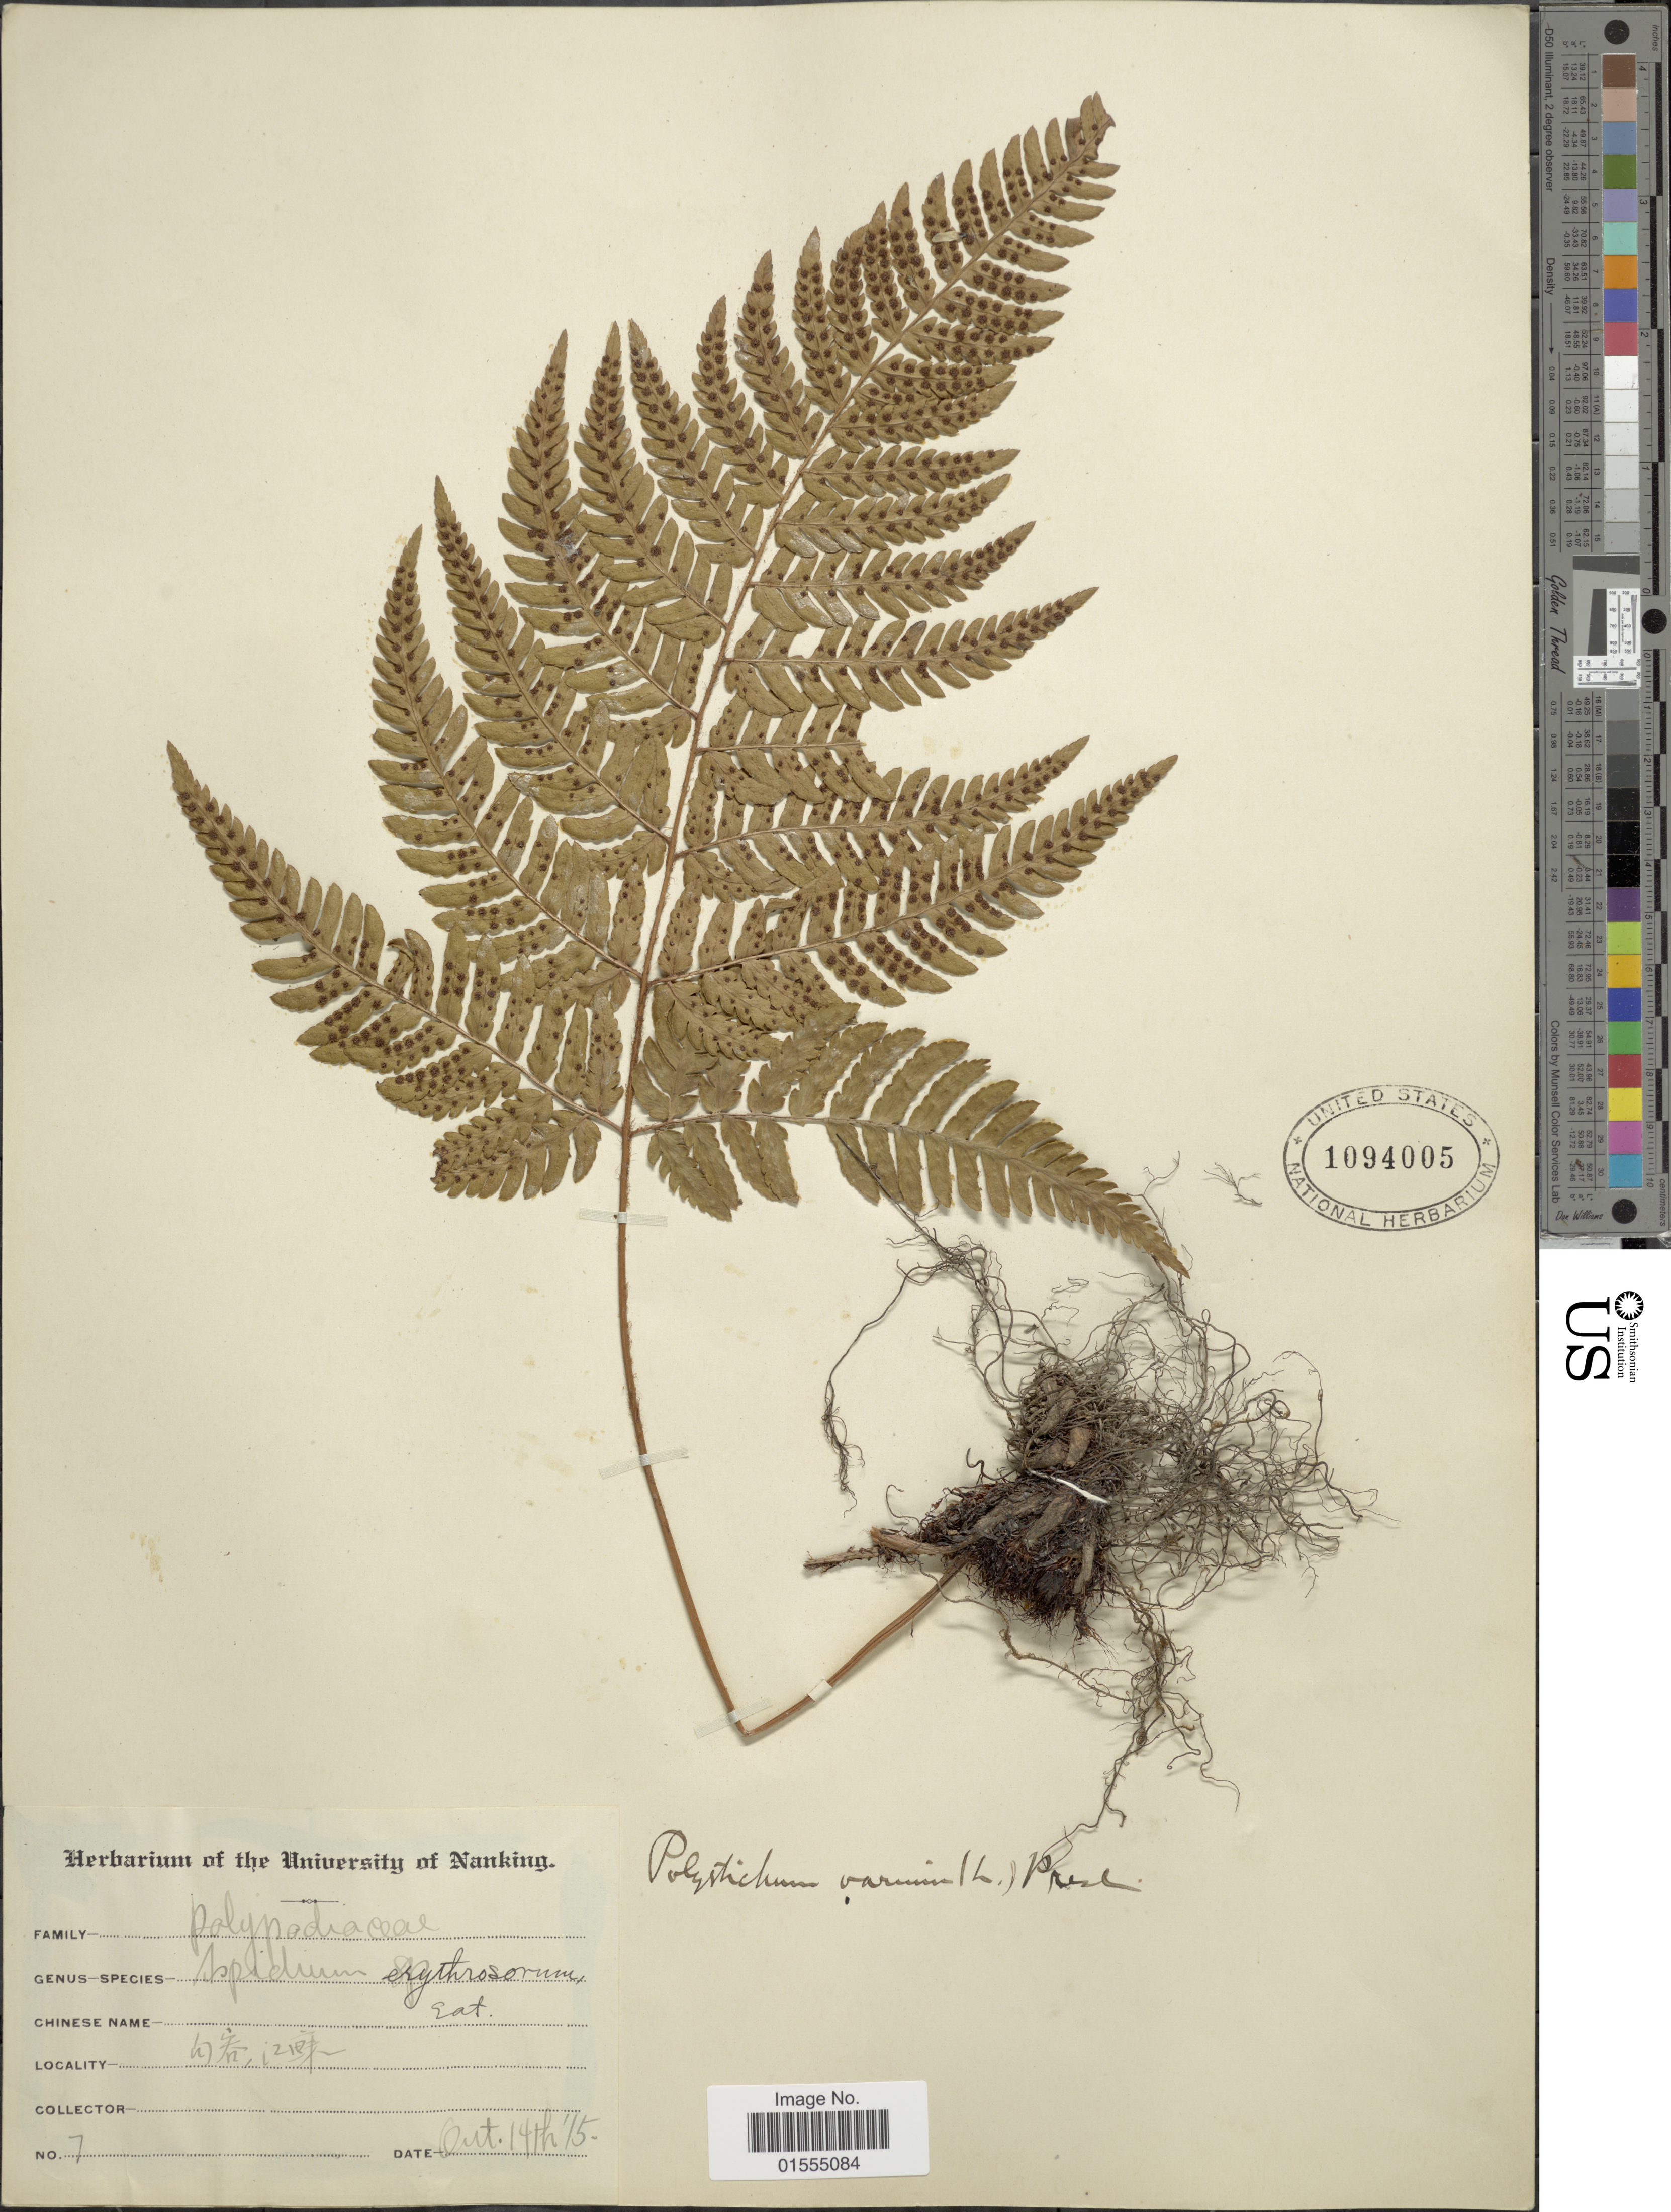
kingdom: Plantae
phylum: Tracheophyta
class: Polypodiopsida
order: Polypodiales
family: Dryopteridaceae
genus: Dryopteris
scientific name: Dryopteris varia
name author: (L.) Kuntze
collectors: Nanking University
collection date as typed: Transcribed d/m/y: 19/8/15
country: China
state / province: Jiangsu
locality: Jurong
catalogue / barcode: US 1094005